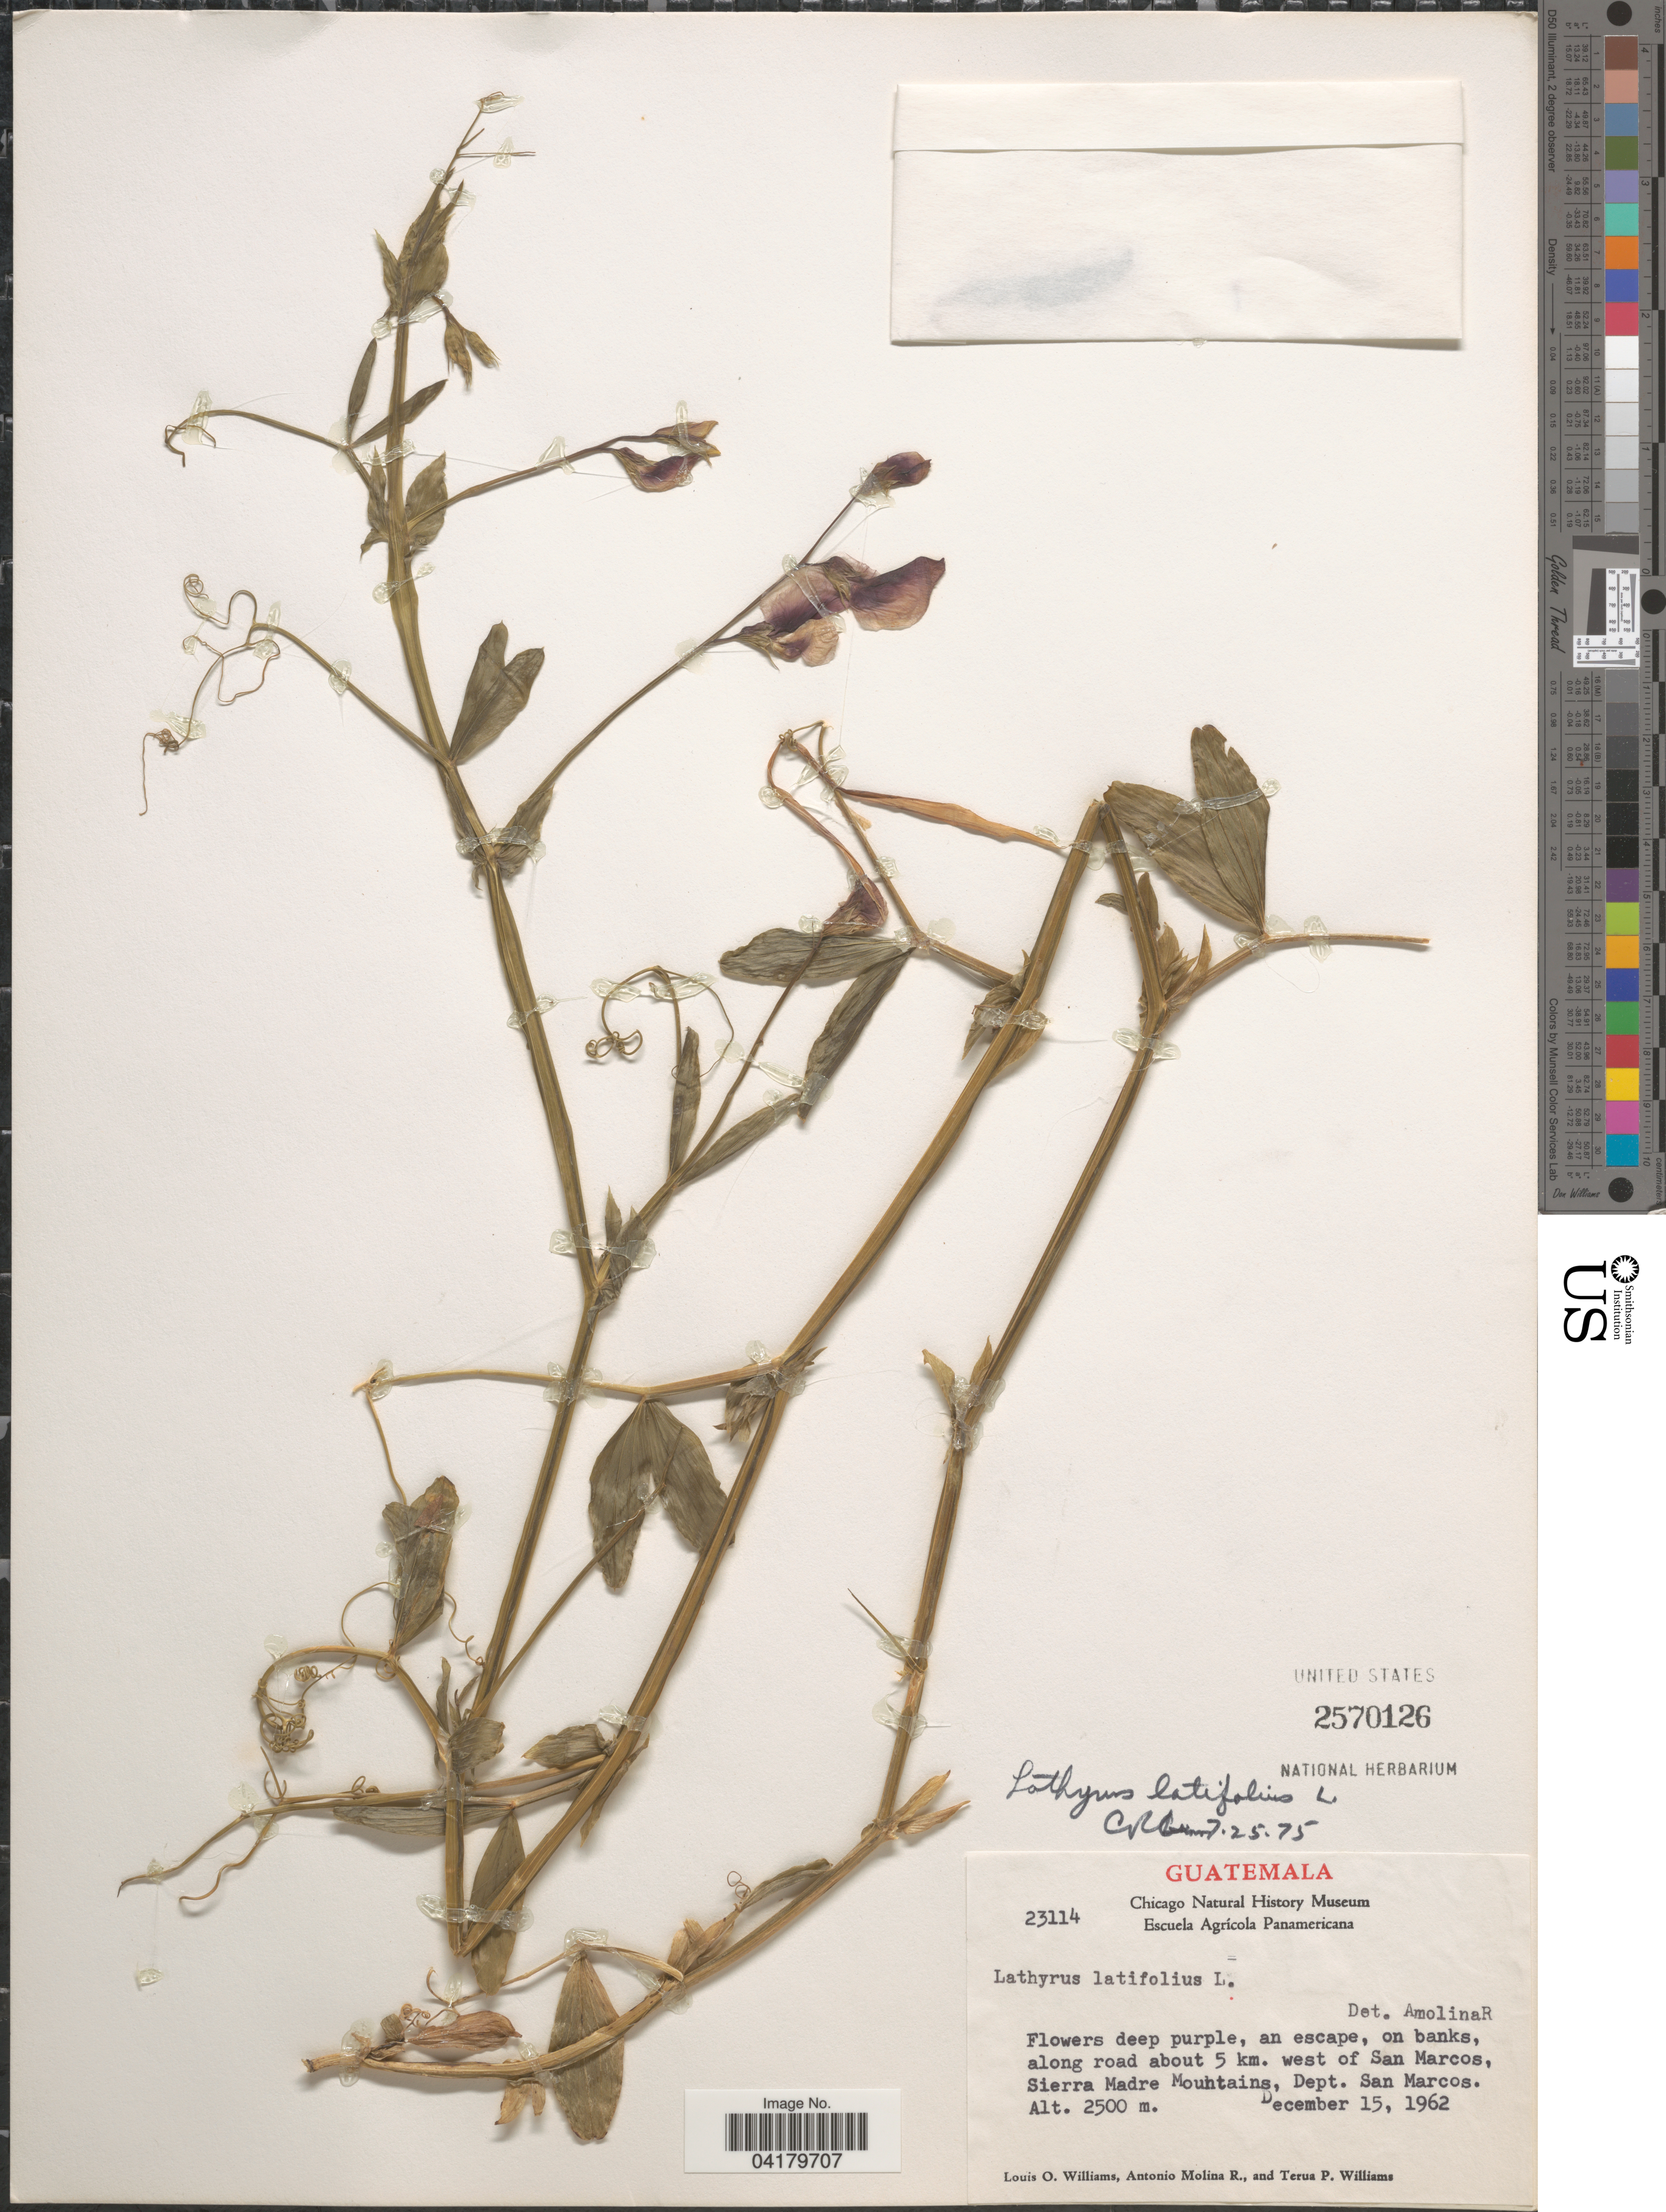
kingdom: Plantae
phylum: Tracheophyta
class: Magnoliopsida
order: Fabales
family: Fabaceae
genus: Lathyrus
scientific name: Lathyrus latifolius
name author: L.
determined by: Gunn, C. R.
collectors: L. O. Williams, A. Molina R. & T. Williams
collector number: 23114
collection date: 1962-12-15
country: Guatemala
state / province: San Marcos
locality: Along road about 5 km. west of San Marcos, Sierra Madre Mountains, Dept. San Marcos.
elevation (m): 2500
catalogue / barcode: US 2570126